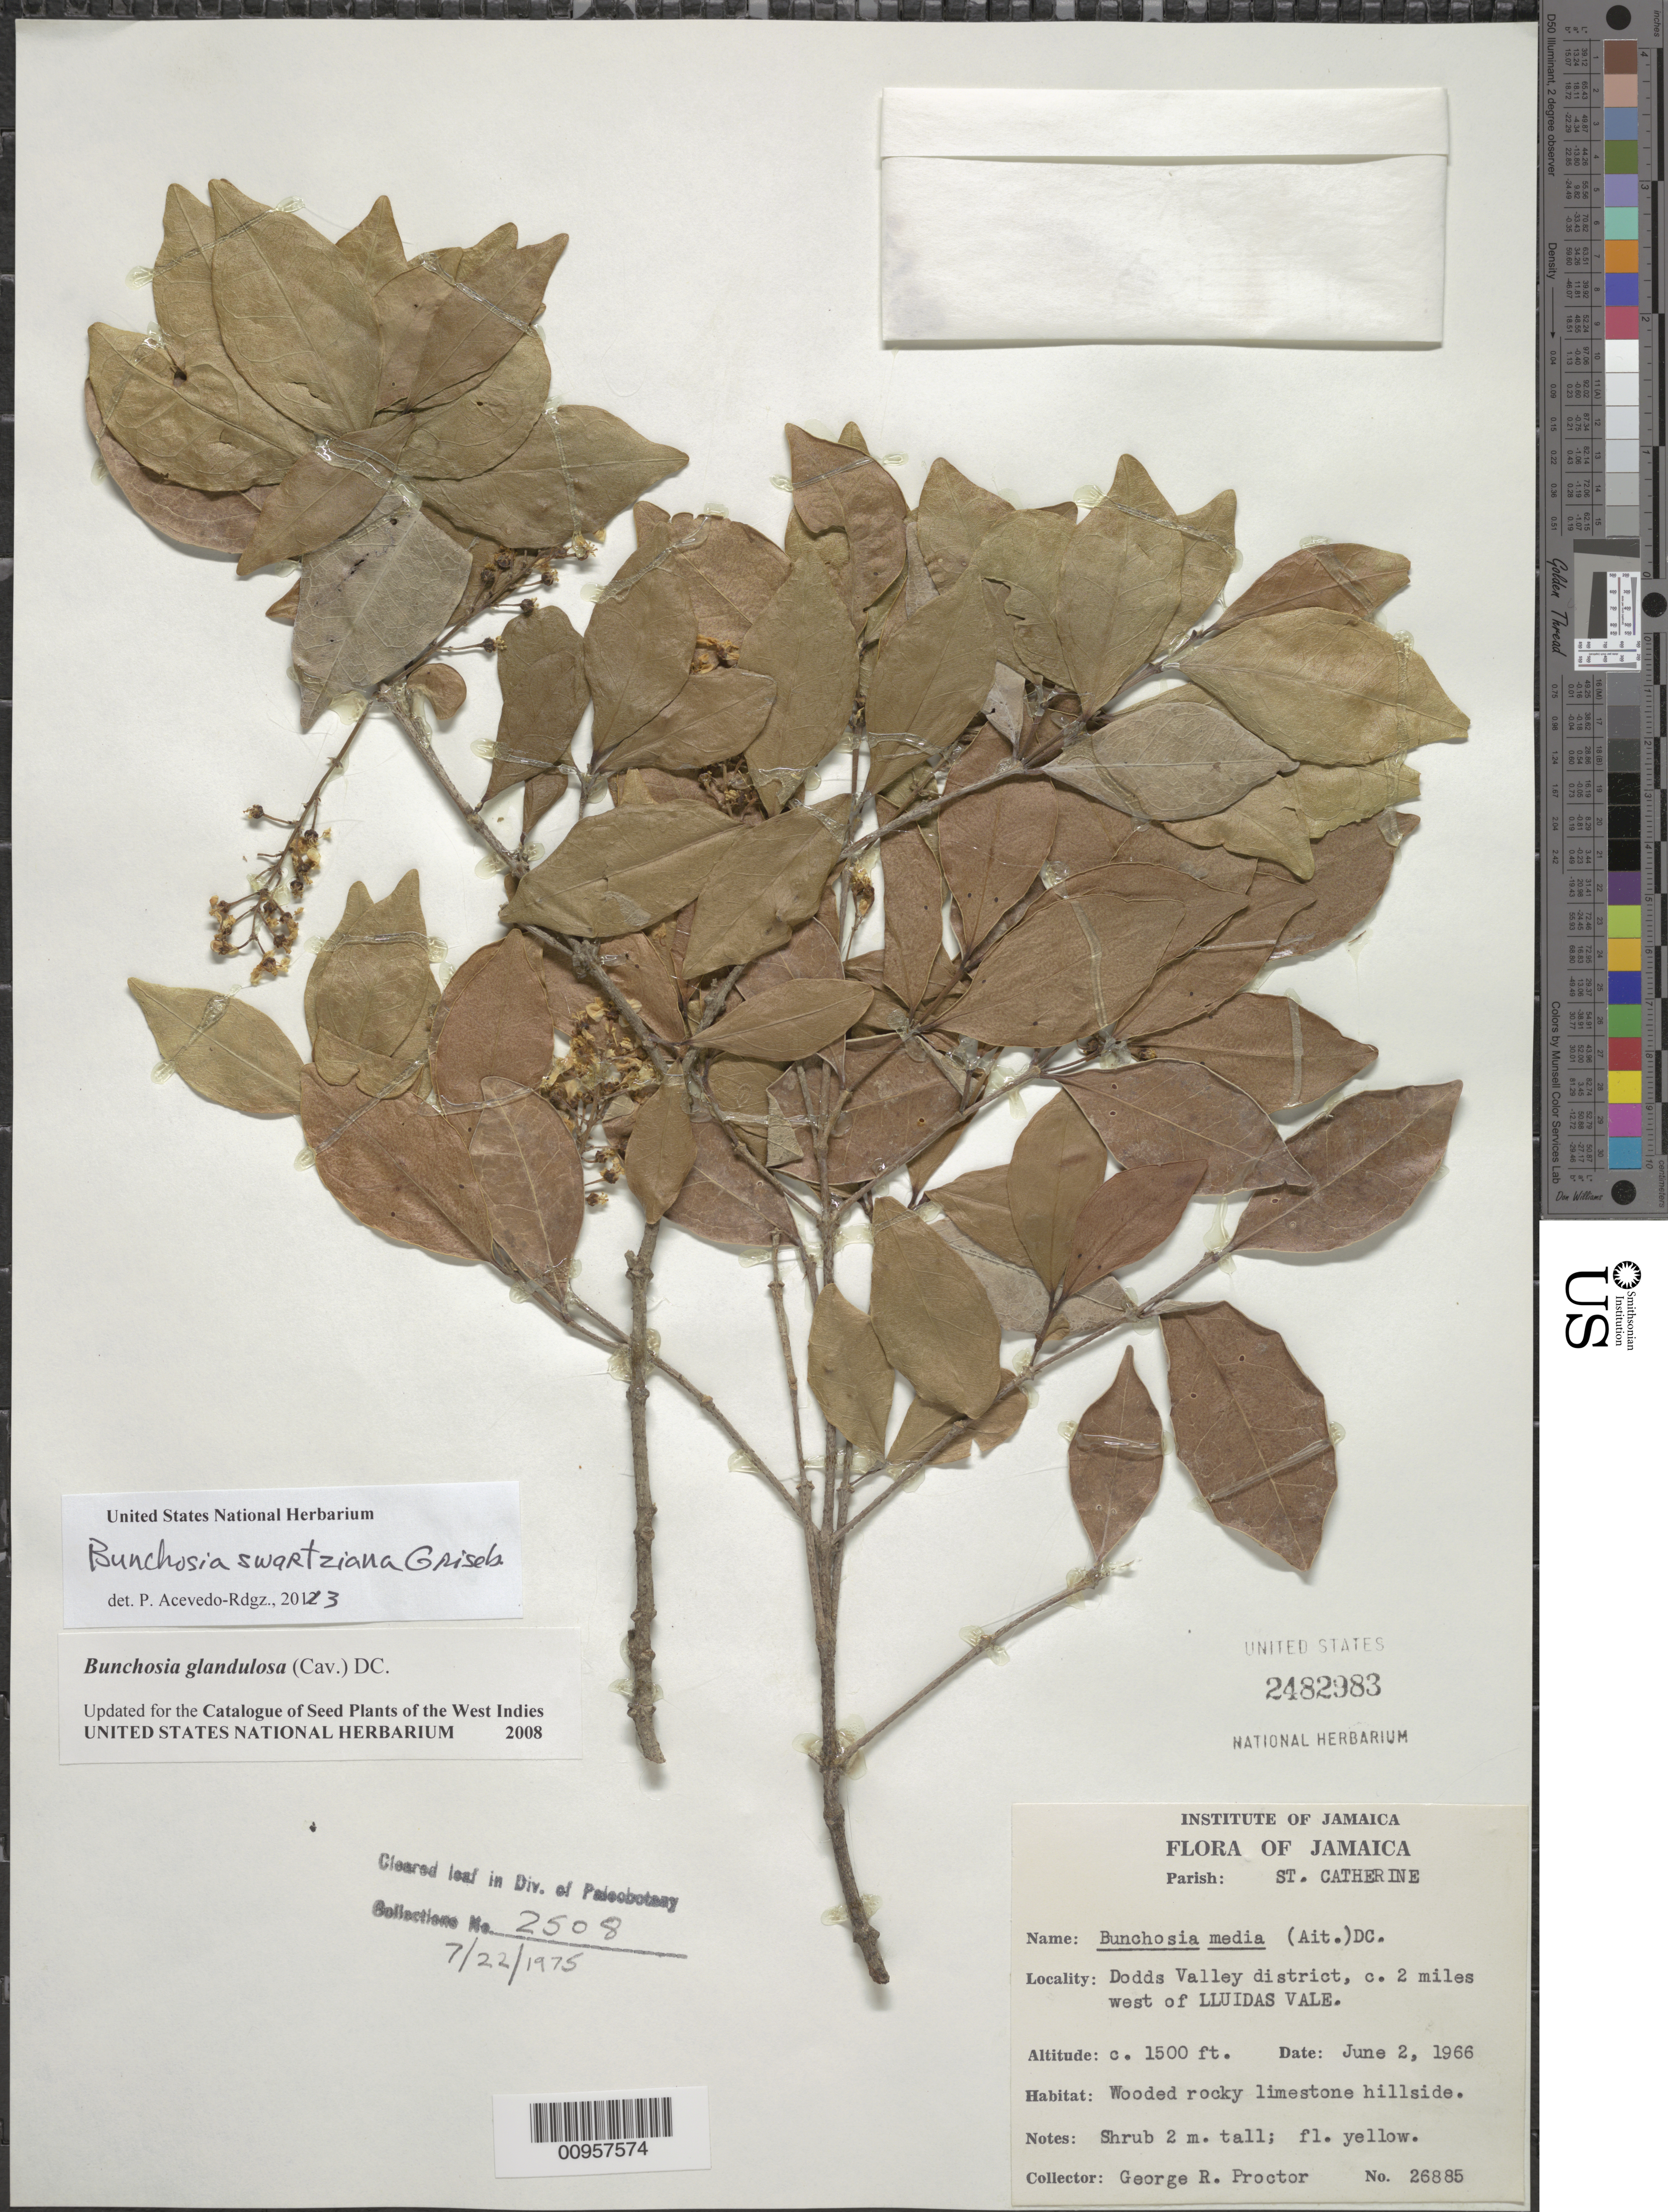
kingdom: Plantae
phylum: Tracheophyta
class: Magnoliopsida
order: Malpighiales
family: Malpighiaceae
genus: Bunchosia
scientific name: Bunchosia swartziana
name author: Griseb.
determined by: Acevedo-Rodríguez, P., (BOT), Smithsonian Institution - National Museum of Natural History (UNITED STATES)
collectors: G. R. Proctor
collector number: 26885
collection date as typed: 02 Jun 1966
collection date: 1966-06-02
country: Jamaica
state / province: Saint Elizabeth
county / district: Dodds Valley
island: Jamaica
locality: C. 2 miles W of Lluidas Vales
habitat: Wooded rocky limestone hillside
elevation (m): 457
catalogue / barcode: US 2482983